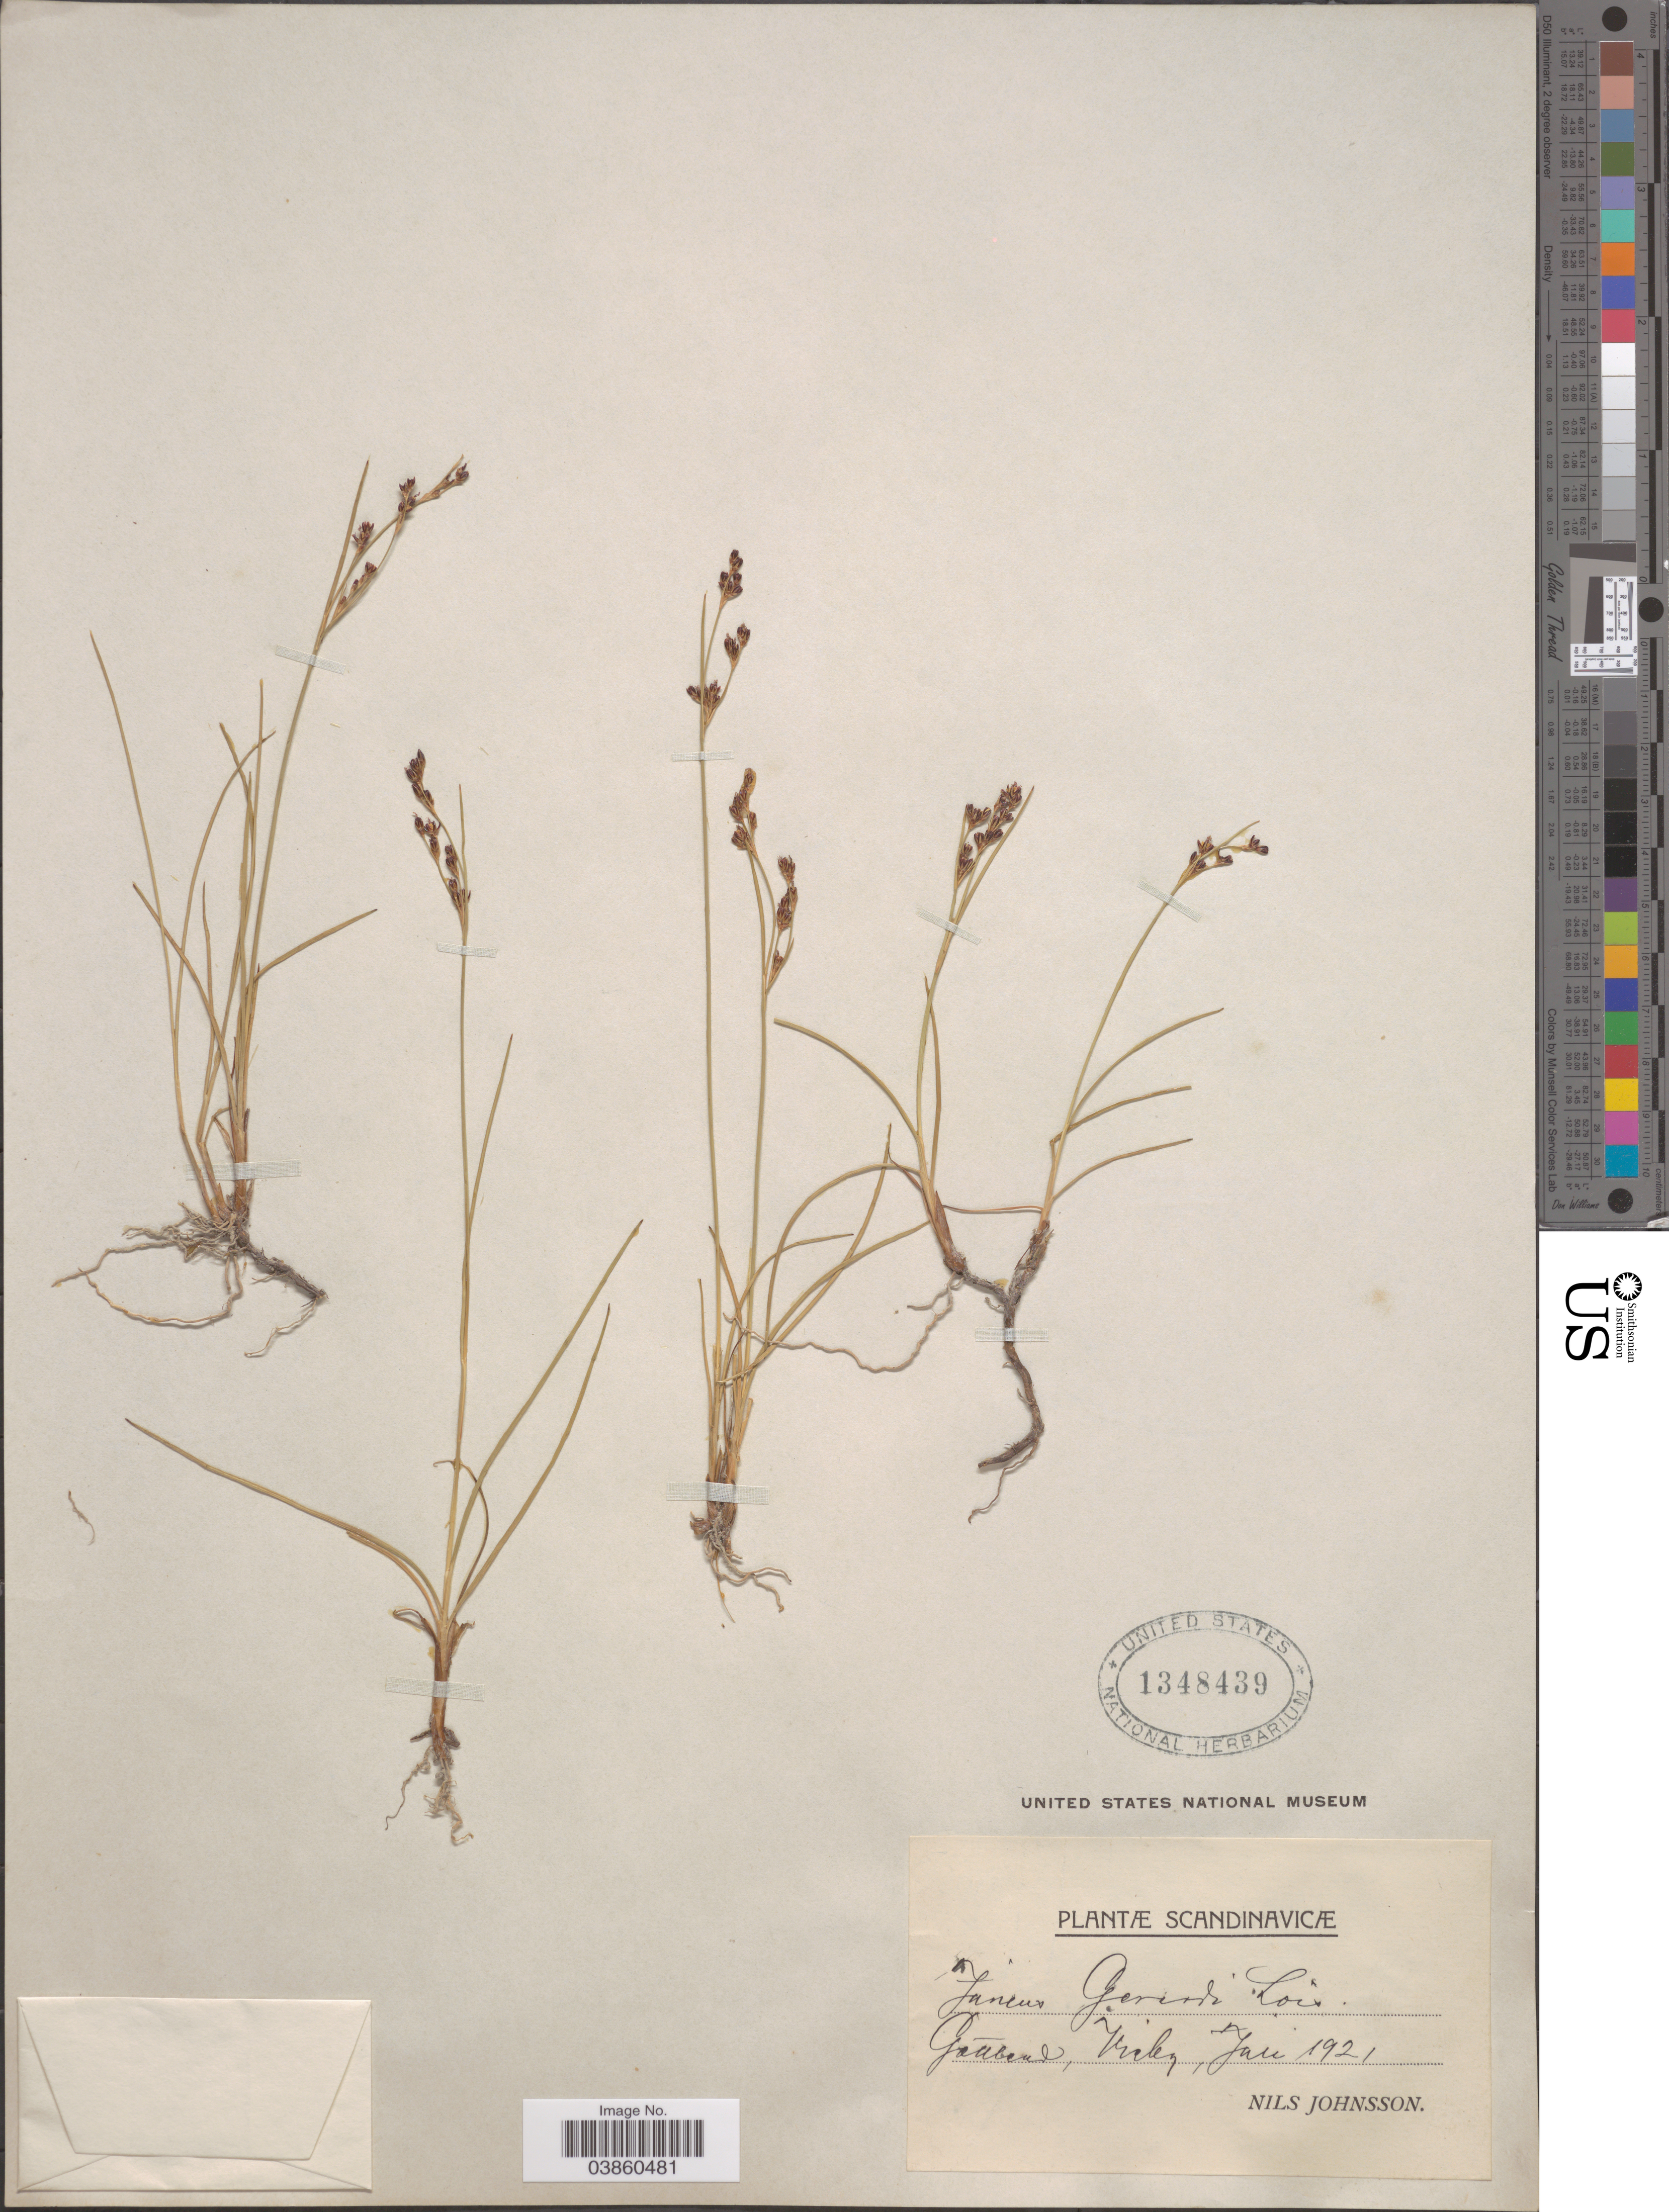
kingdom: Plantae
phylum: Tracheophyta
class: Liliopsida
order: Poales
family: Juncaceae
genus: Juncus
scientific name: Juncus gerardi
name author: Loisel.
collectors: N. Johnsson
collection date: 1921-01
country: Sweden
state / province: Gotland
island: Gotland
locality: Scandinavicæ. Gottland, Visby.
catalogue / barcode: US 1348439